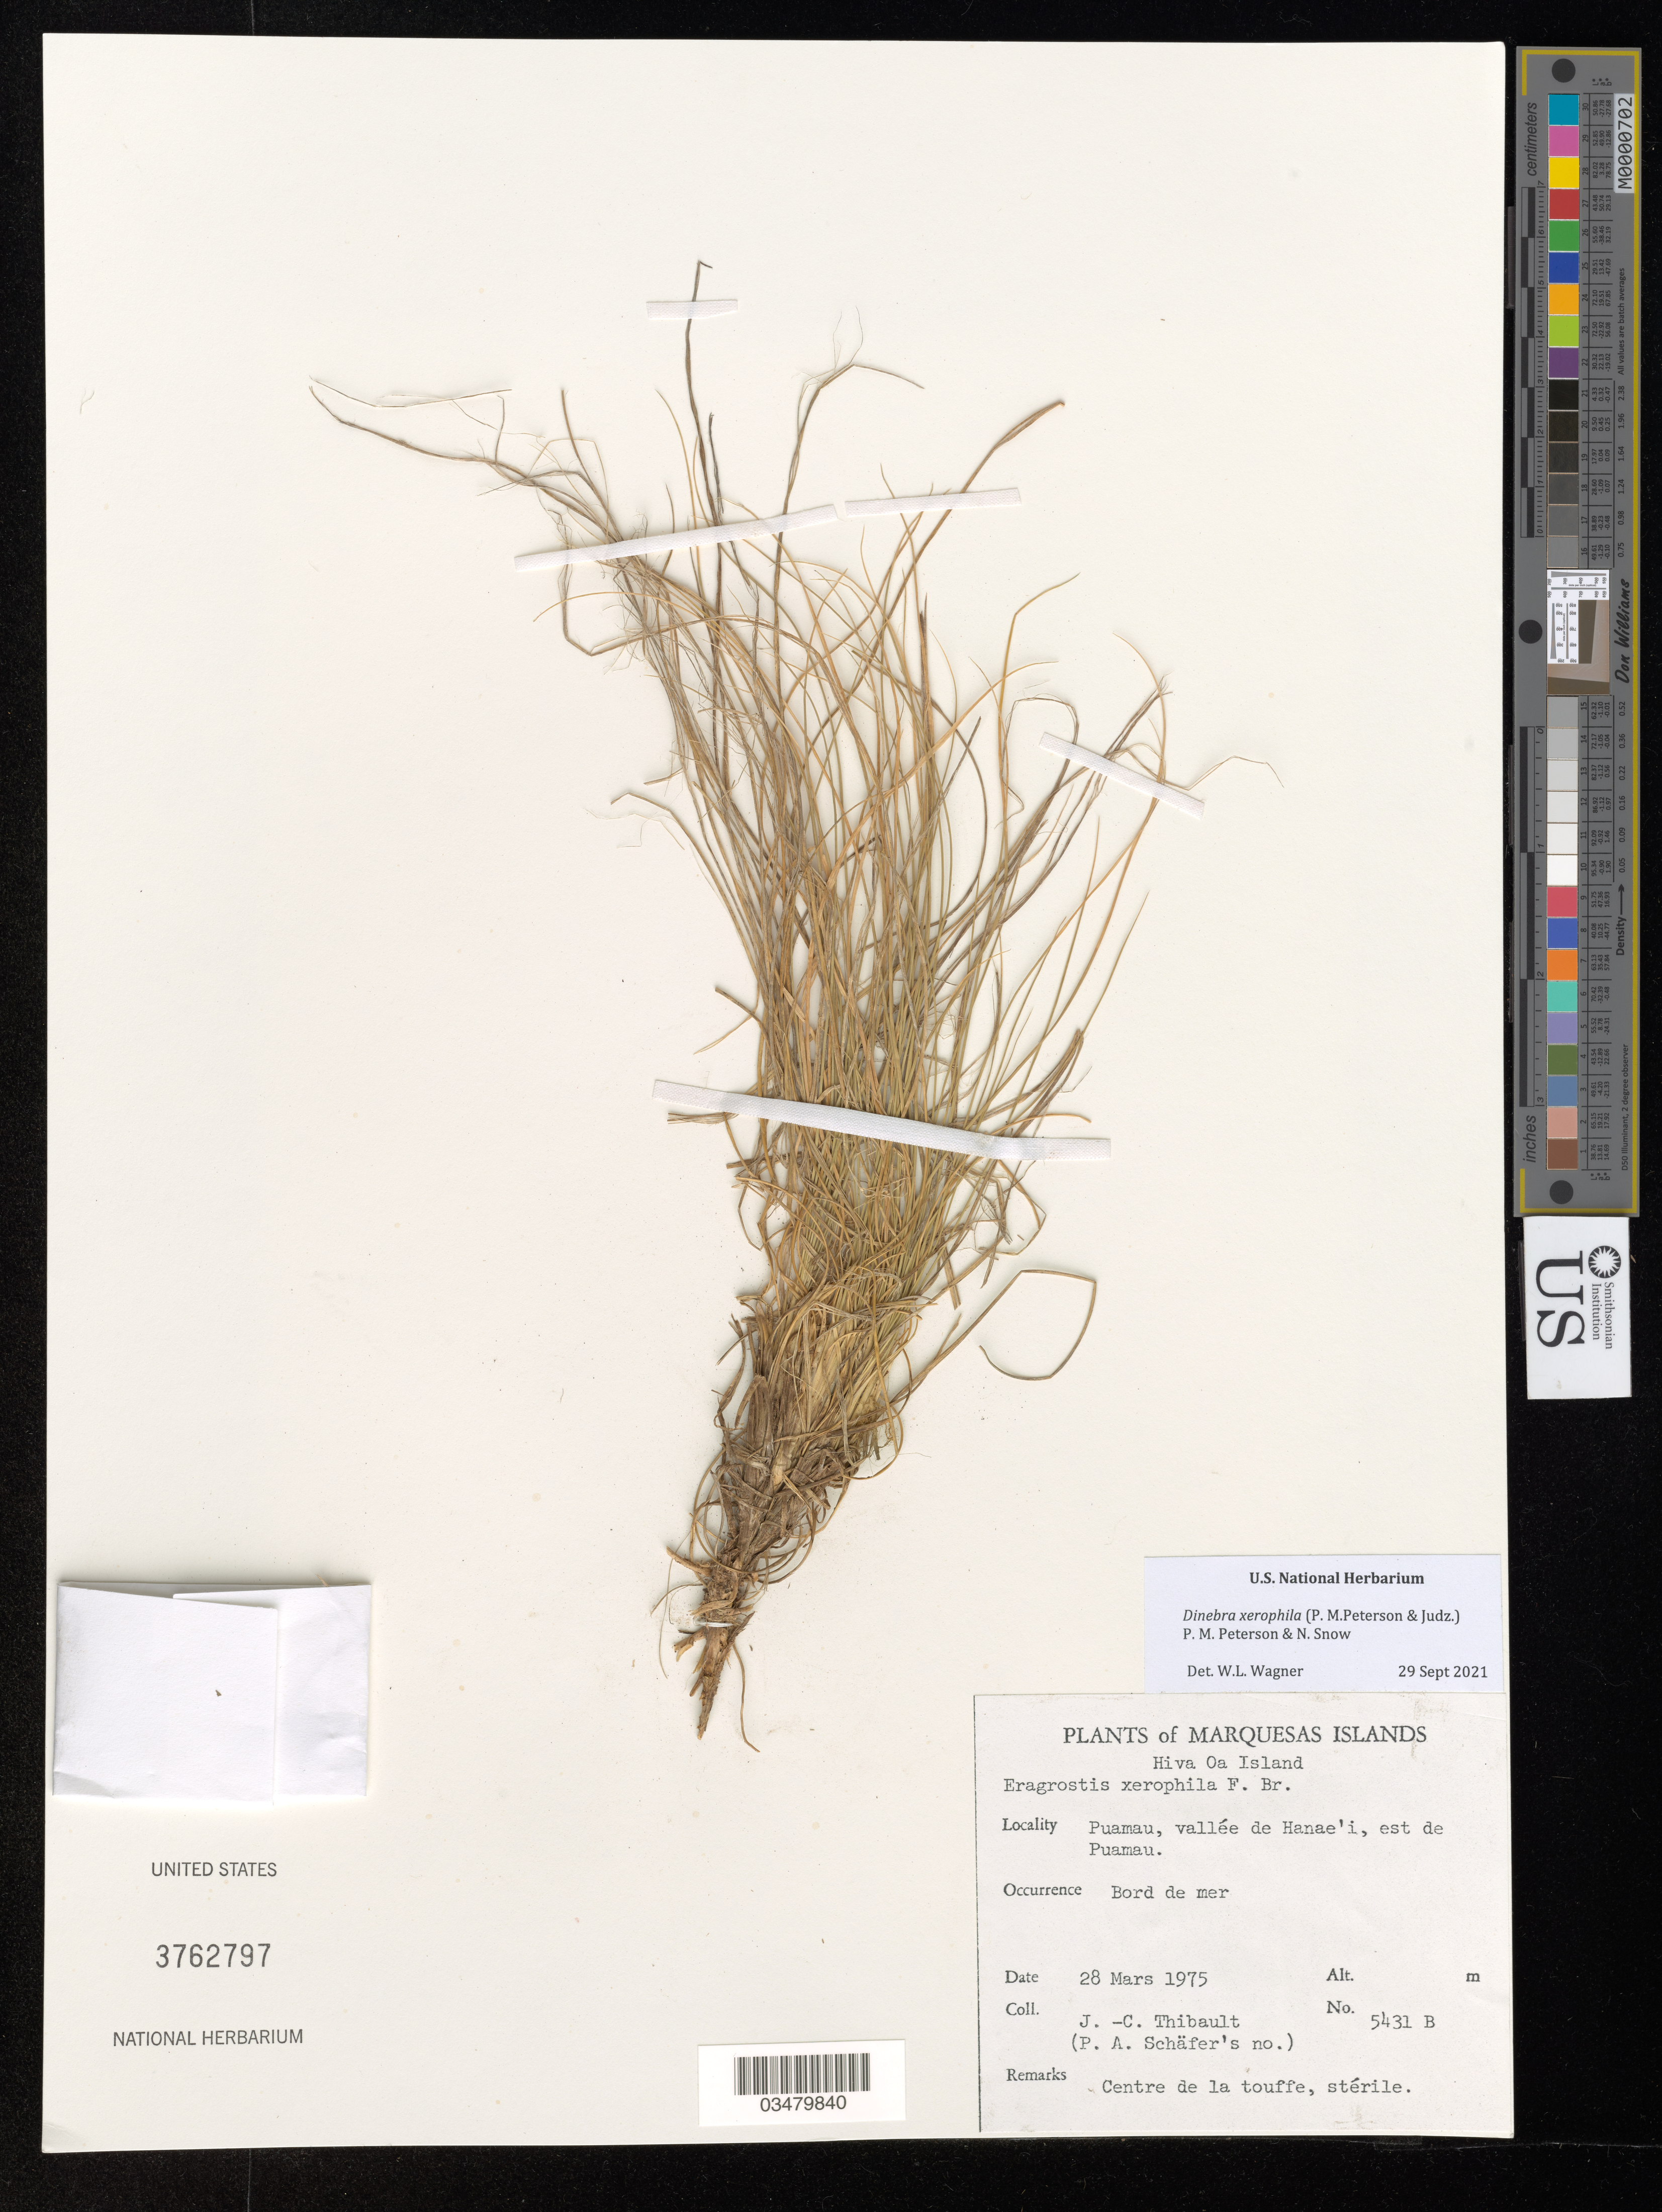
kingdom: Plantae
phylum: Tracheophyta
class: Liliopsida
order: Poales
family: Poaceae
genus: Dinebra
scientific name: Dinebra xerophila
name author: (P.M. Peterson & Judz.) P.M. Peterson & N. Snow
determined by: Wagner, W. L., (BOT), Smithsonian Institution - National Museum of Natural History (UNITED STATES)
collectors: J. Thibault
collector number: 5431B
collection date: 1975-03-28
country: French Polynesia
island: Hiva Oa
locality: Puamau, vallee de Hanae'i, est de Puamau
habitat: Bord de mer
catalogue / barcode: US 3762797